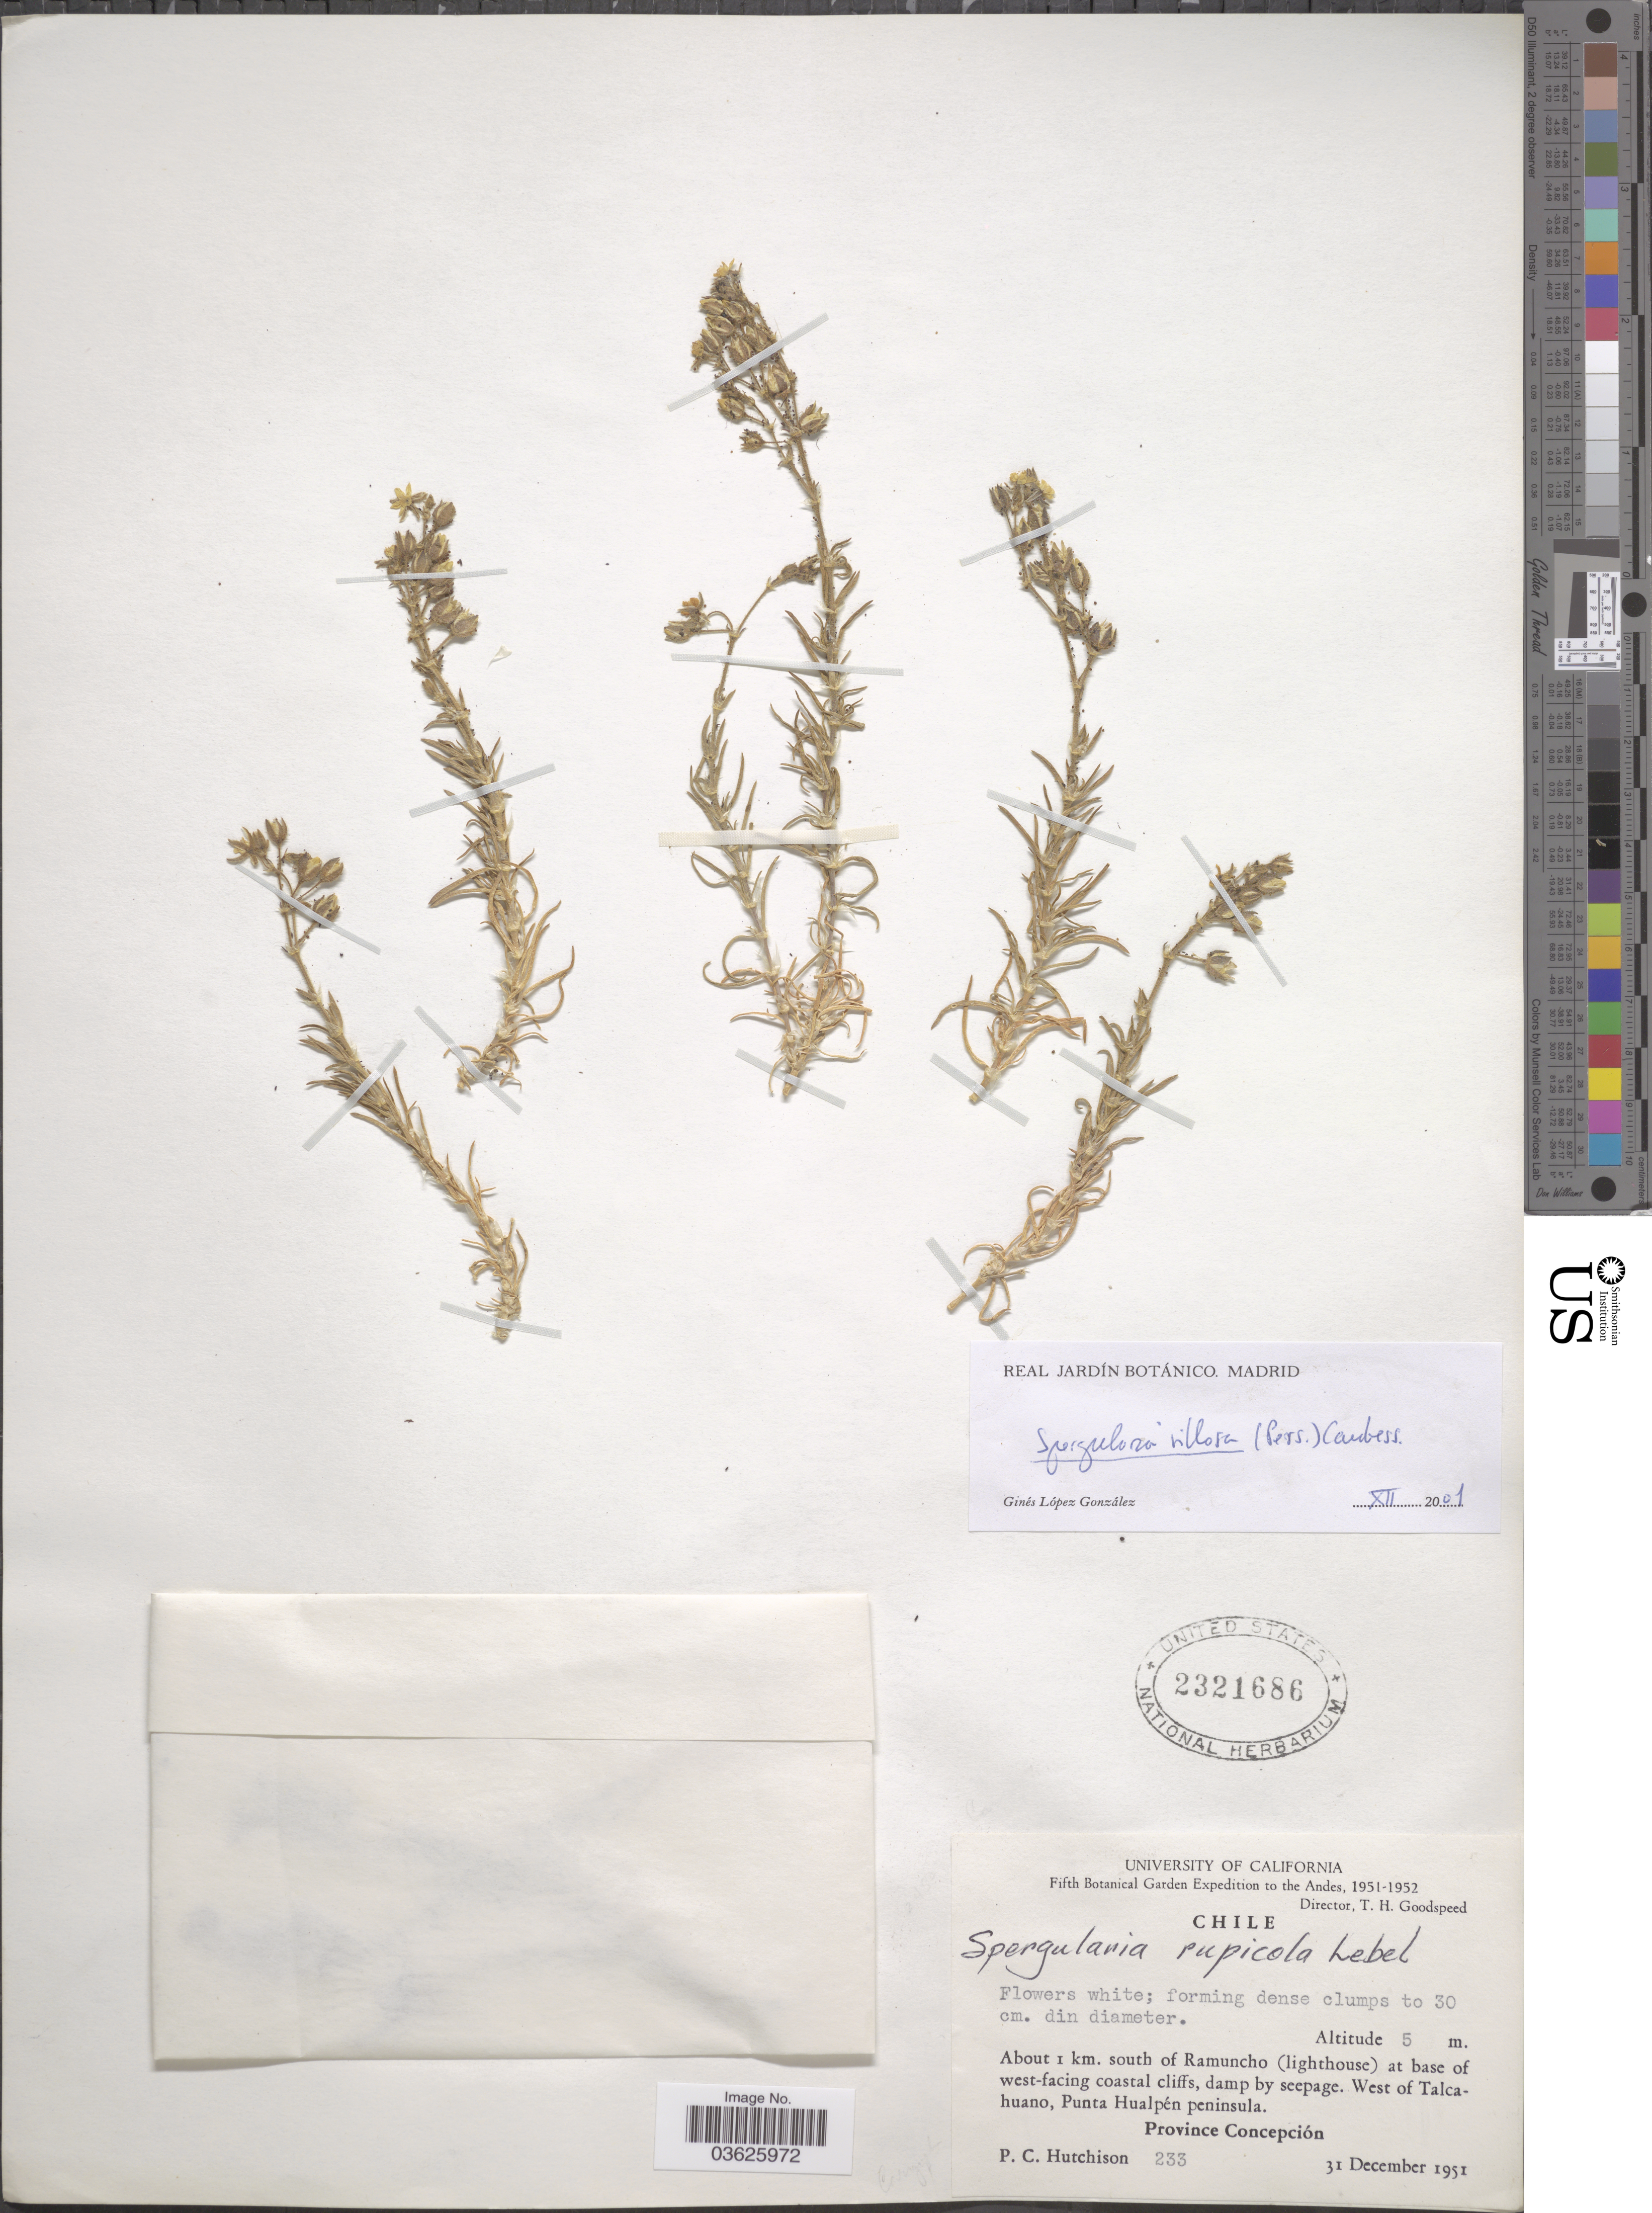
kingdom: Plantae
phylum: Tracheophyta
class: Magnoliopsida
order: Caryophyllales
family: Caryophyllaceae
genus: Spergularia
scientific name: Spergularia villosa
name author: (Pers.) Cambess.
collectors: P. C. Hutchison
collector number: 233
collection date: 1951-12-31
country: Chile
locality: Andes. About 1 km. south of Ramuncho (lighthouse) at base of west-facing coastal cliffs, damp by seepage. West of Talcahuano, Punta Hualpén peninsula. Province Concepción.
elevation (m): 5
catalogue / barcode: US 2321686